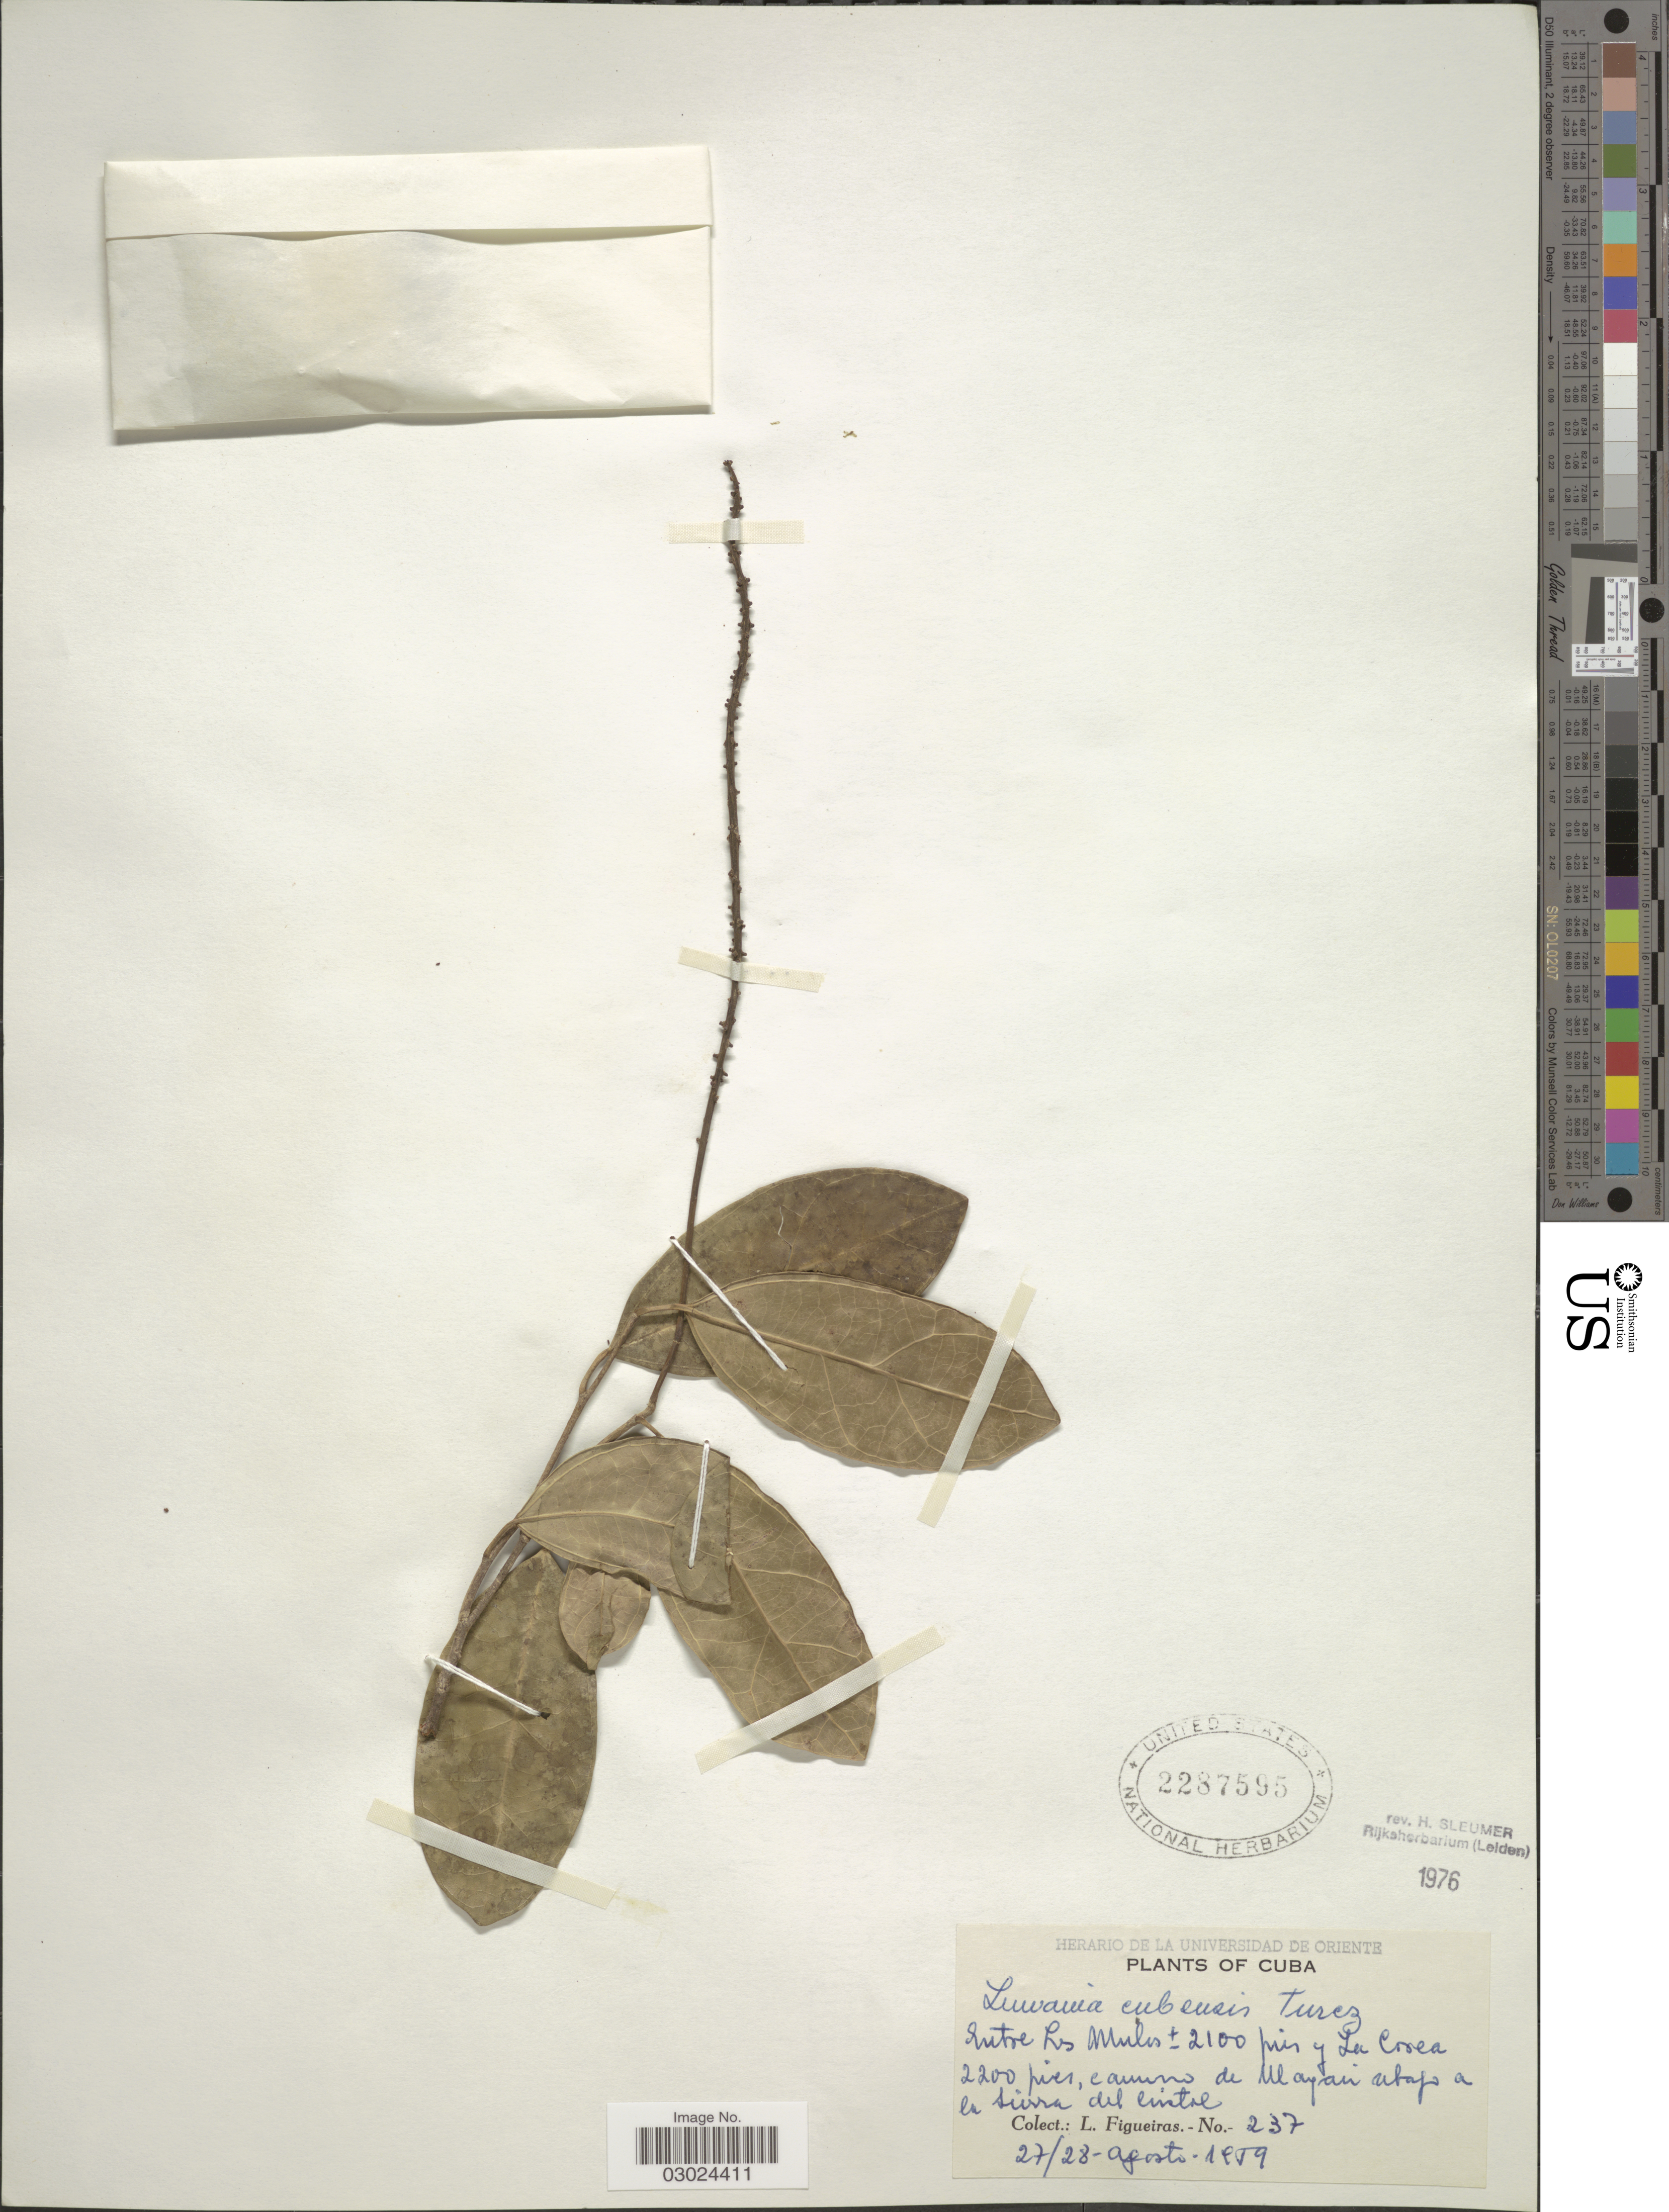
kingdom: Plantae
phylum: Tracheophyta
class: Magnoliopsida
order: Malpighiales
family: Salicaceae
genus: Lunania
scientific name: Lunania cubensis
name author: Turcz.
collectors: M. López Figueiras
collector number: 237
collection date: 1959-08-27/1959-08-28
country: Cuba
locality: Entre Los Mulis ± 2100 près y La Corea 2200 pires, camino de Mayari abajo a la Sierra del Cristal.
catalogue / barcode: US 2287595